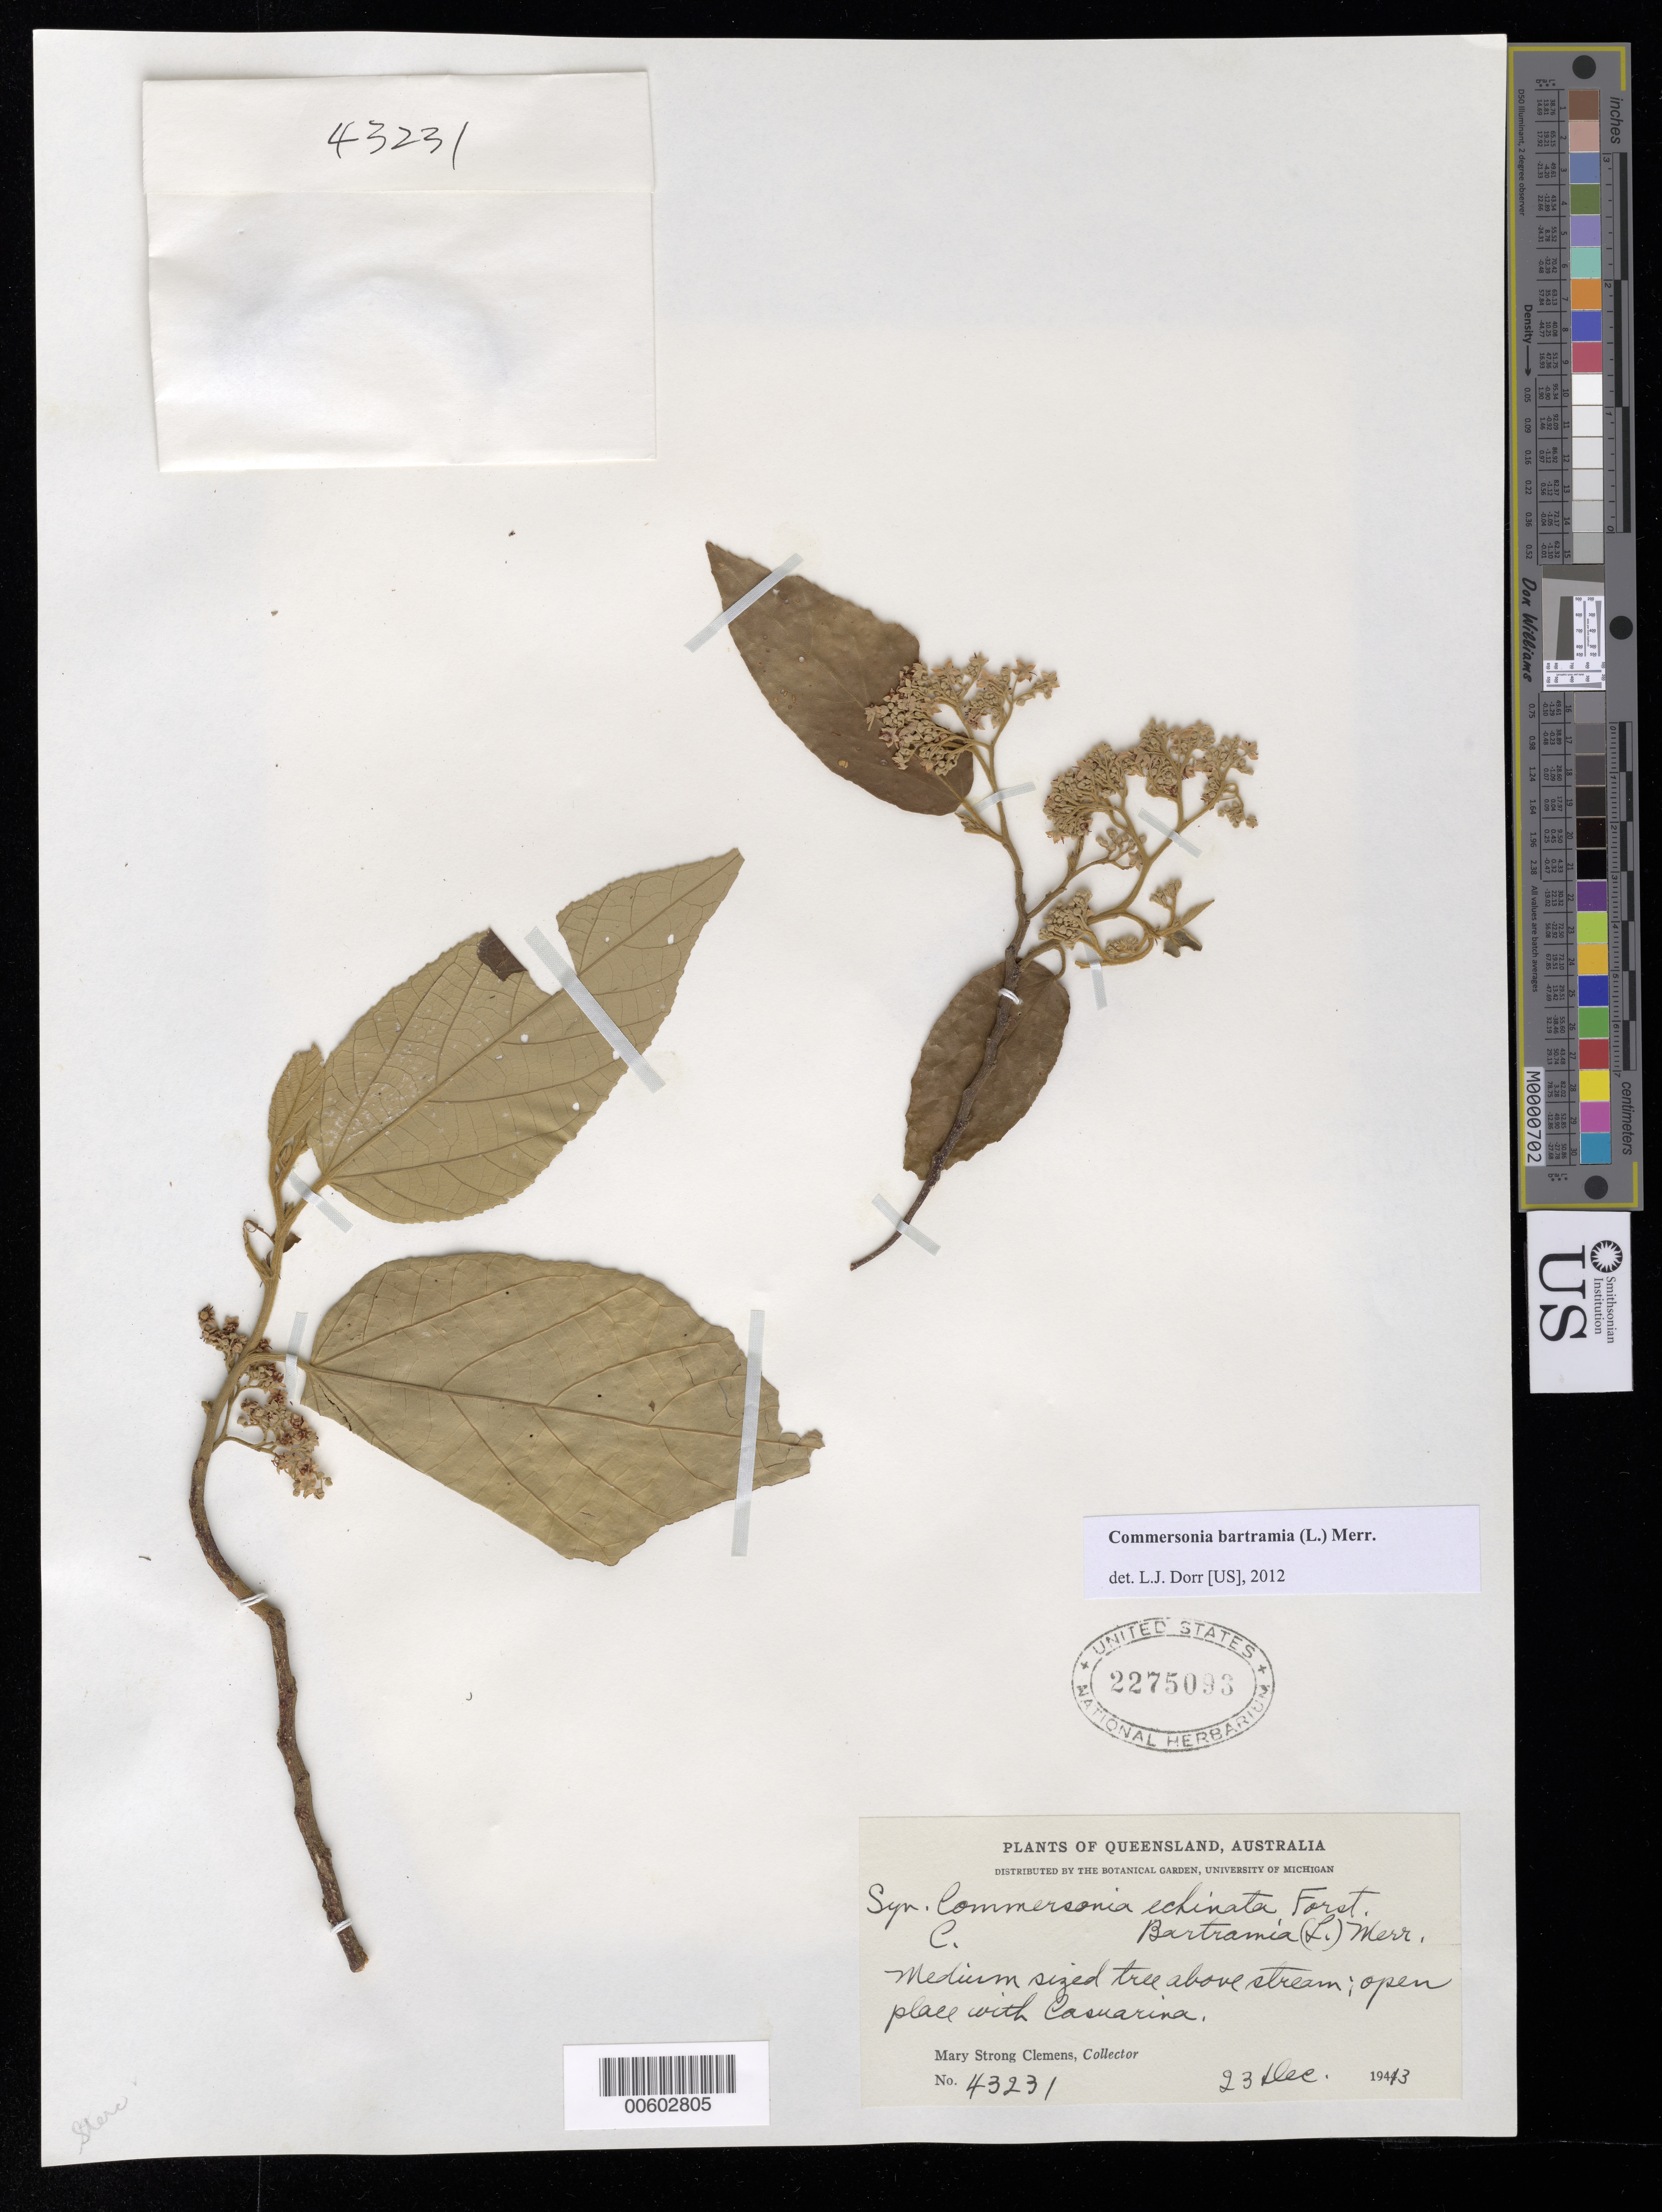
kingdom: Plantae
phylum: Tracheophyta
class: Magnoliopsida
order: Malvales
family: Malvaceae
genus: Commersonia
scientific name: Commersonia bartramia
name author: (L.) Merr.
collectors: M. S. Clemens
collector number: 43231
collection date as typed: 23 Dec 1943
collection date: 1943-12-23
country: Australia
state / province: Queensland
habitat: Above stream, open place with Casurina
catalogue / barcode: US 2275093